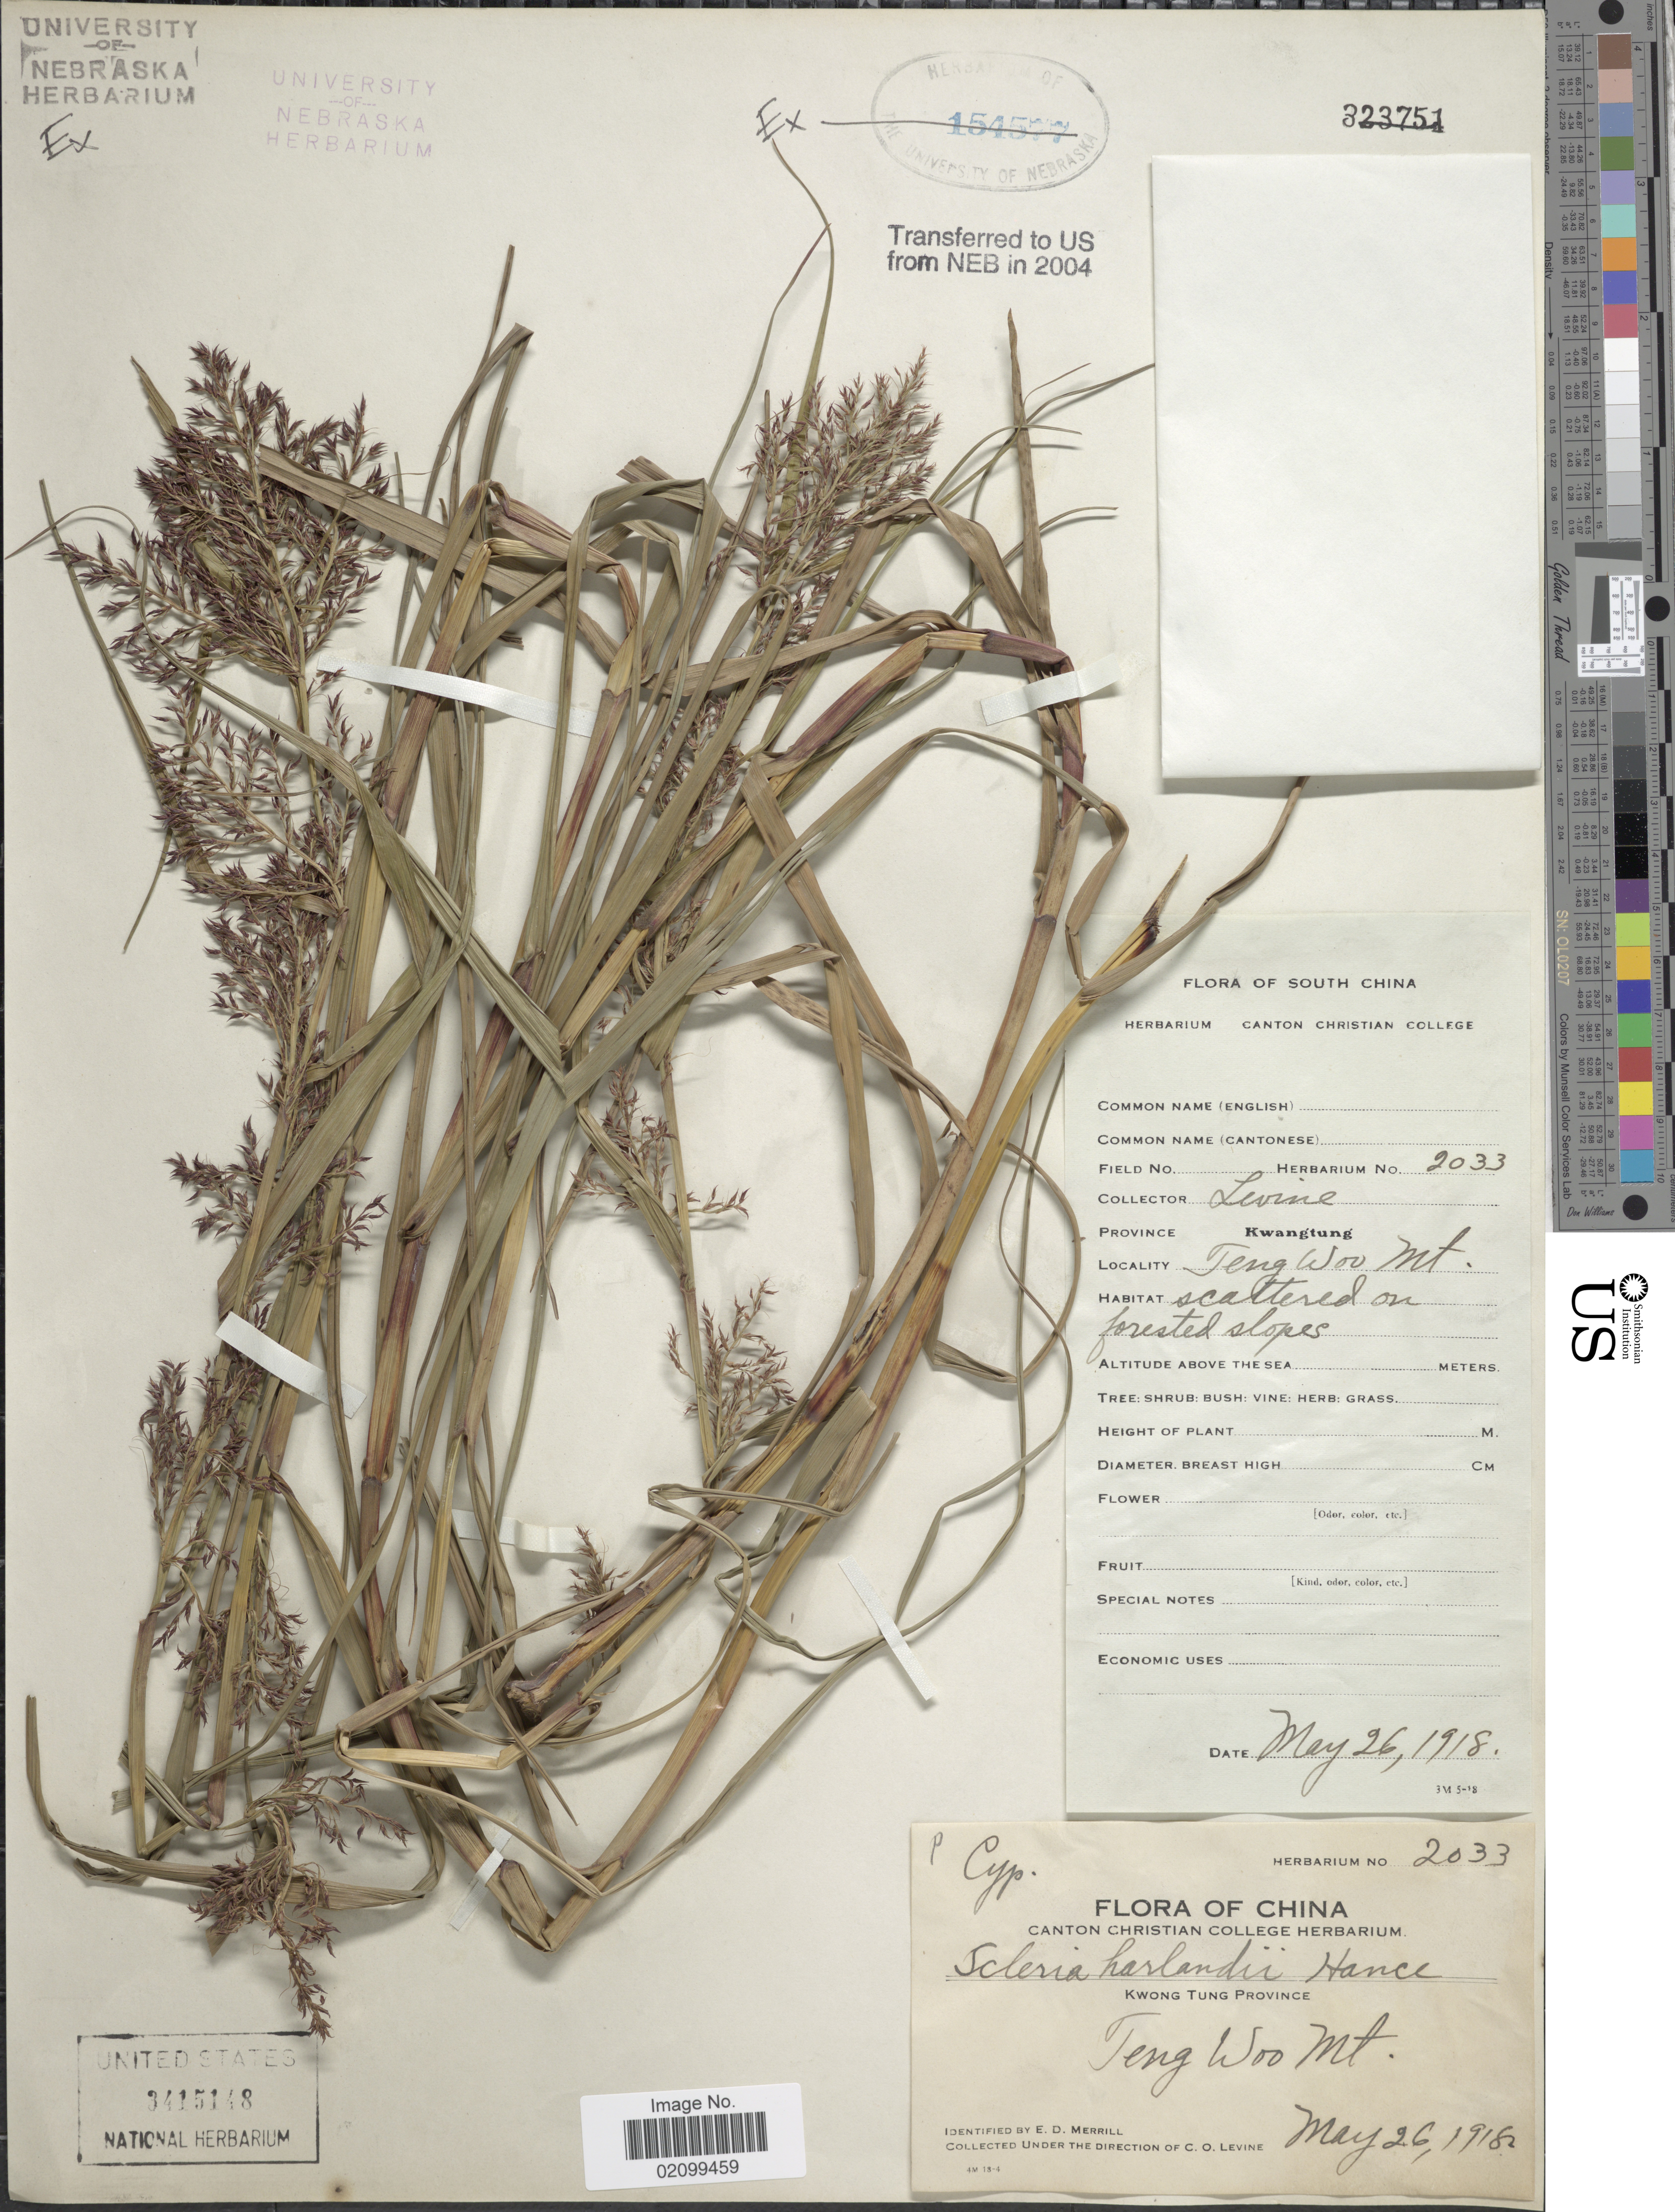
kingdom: Plantae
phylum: Tracheophyta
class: Liliopsida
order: Poales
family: Cyperaceae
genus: Scleria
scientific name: Scleria harlandii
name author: Hance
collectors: C. O. Levine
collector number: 2033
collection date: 1918-05-26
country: China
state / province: Guangdong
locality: Kwong Tung Province, Teng Woo Mt.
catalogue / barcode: US 3415148